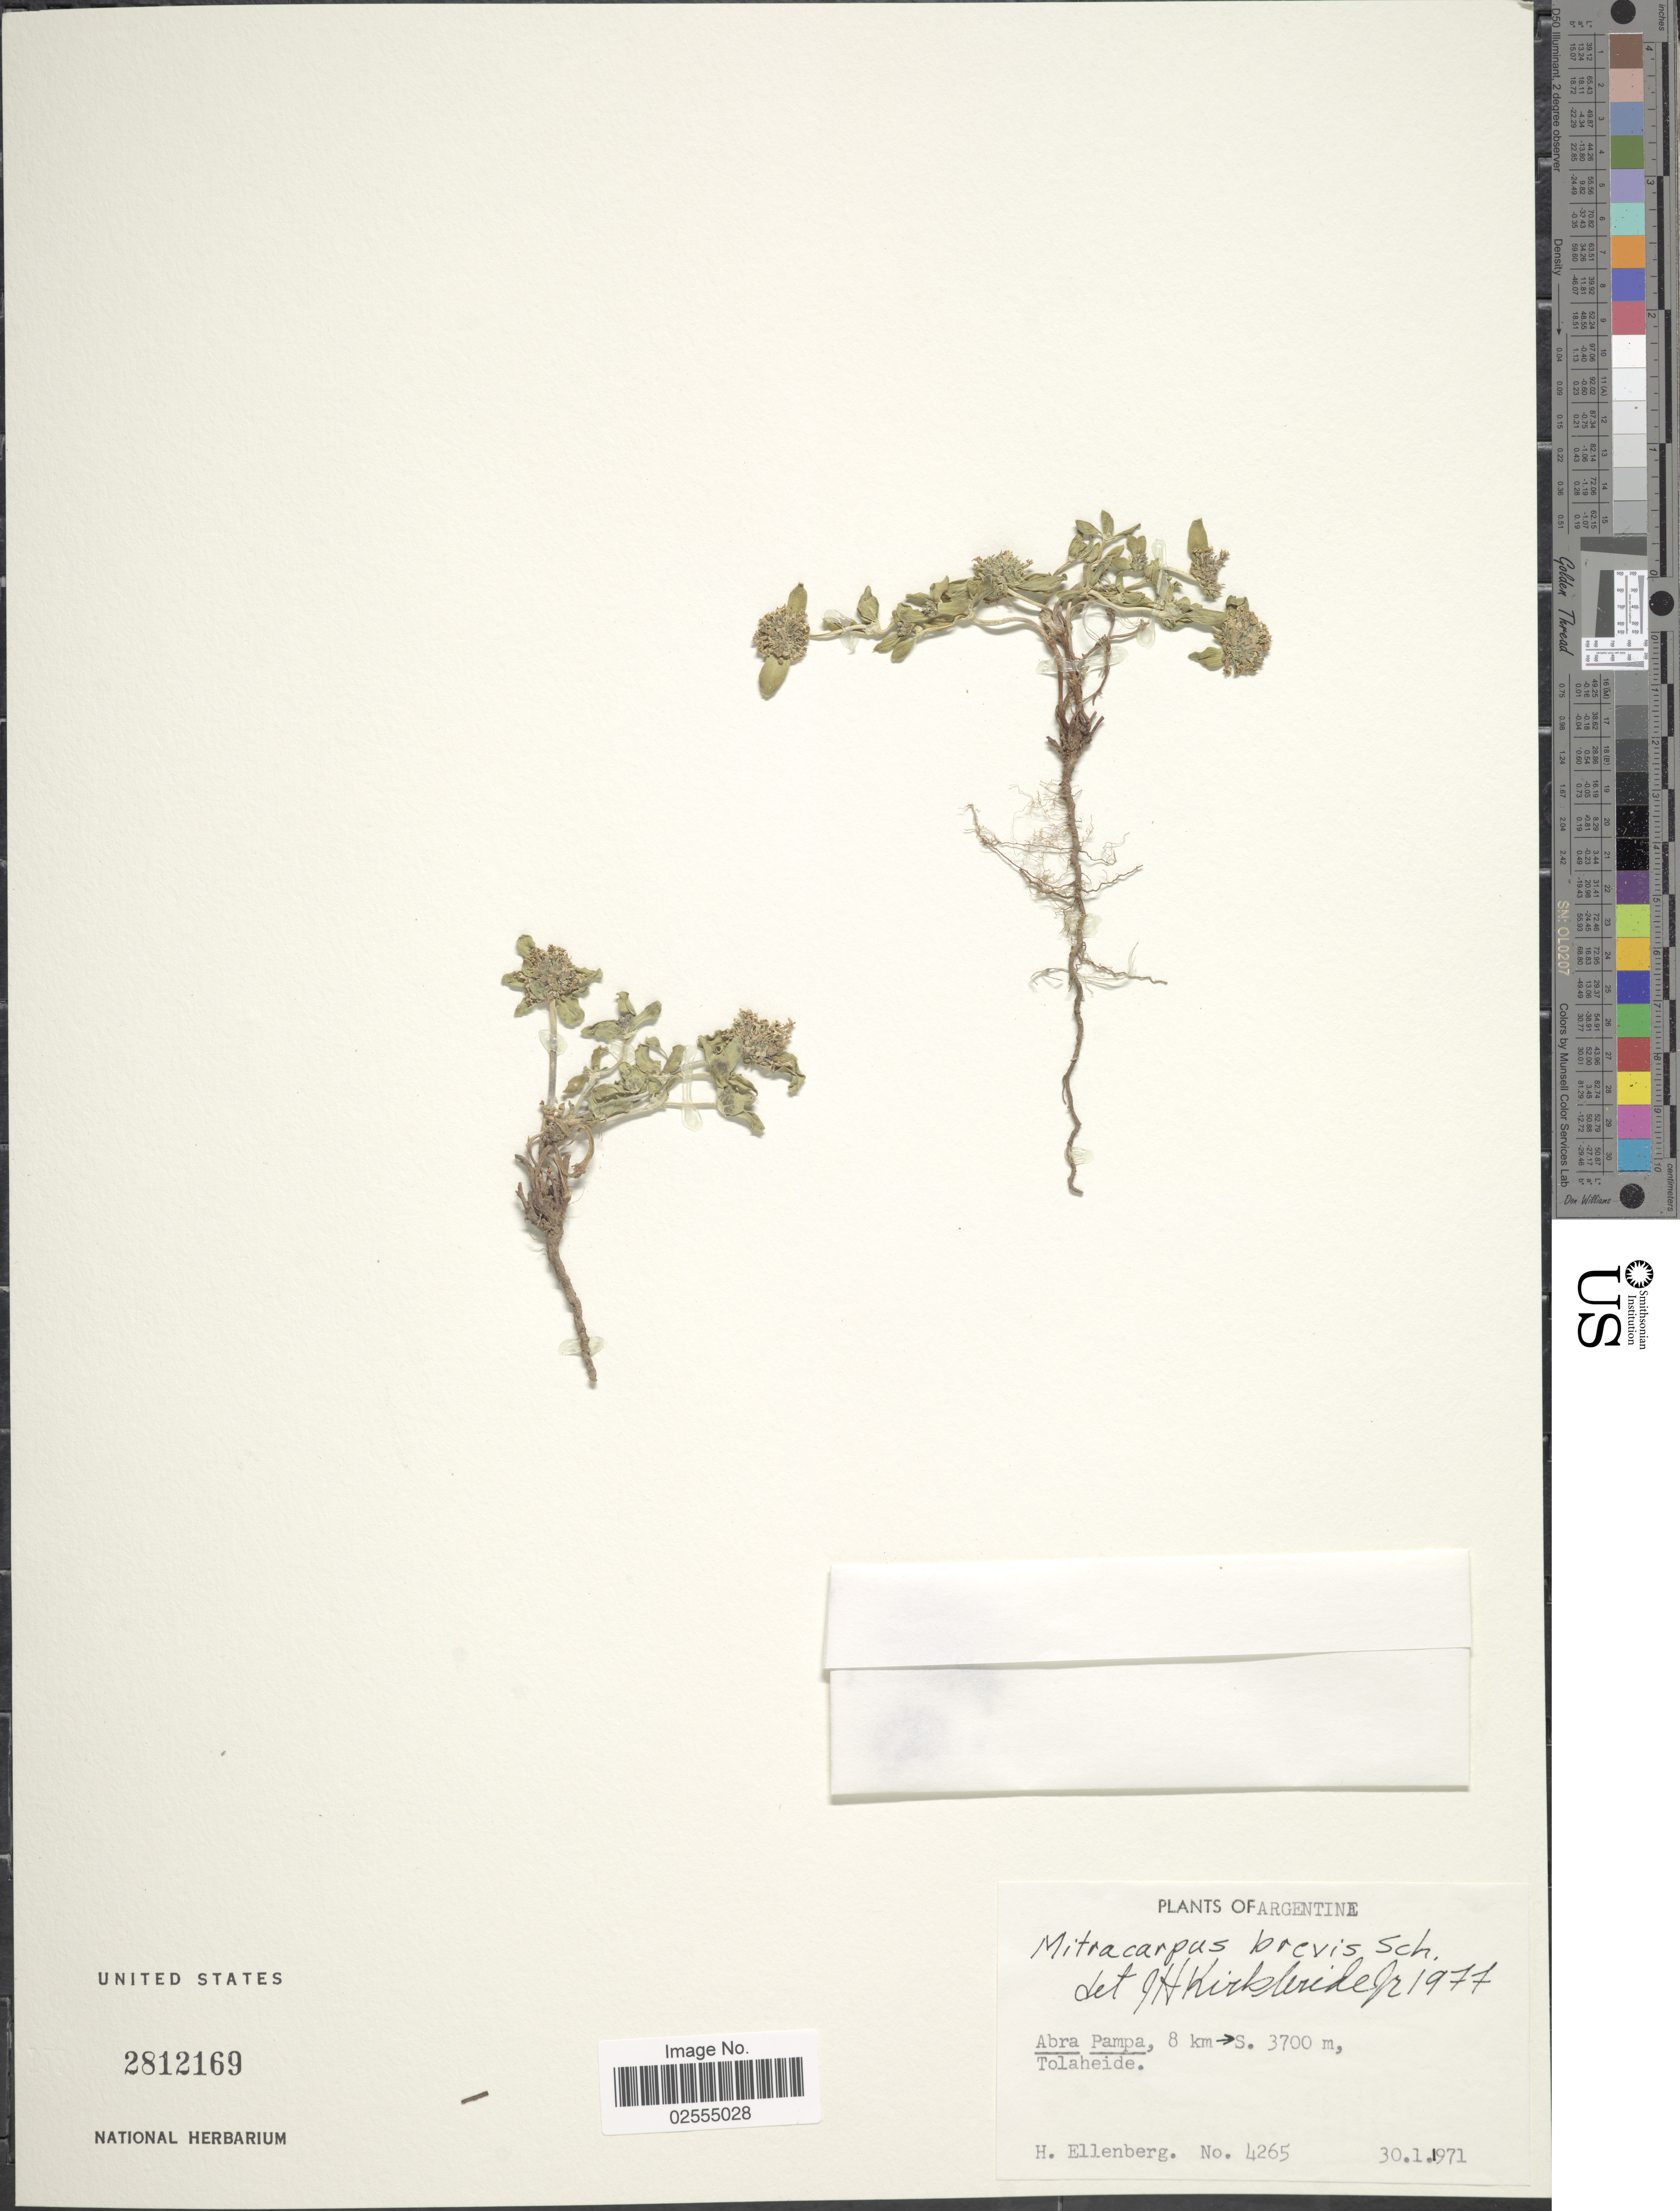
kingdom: Plantae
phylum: Tracheophyta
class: Magnoliopsida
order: Gentianales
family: Rubiaceae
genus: Mitracarpus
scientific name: Mitracarpus brevis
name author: K. Schum. & R.E. Fr.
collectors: H. Ellenberg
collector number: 4265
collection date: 1971-01-30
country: Argentina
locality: Abra Pampa, 8 km -> S., Tolaheide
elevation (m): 3700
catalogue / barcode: US 2812169